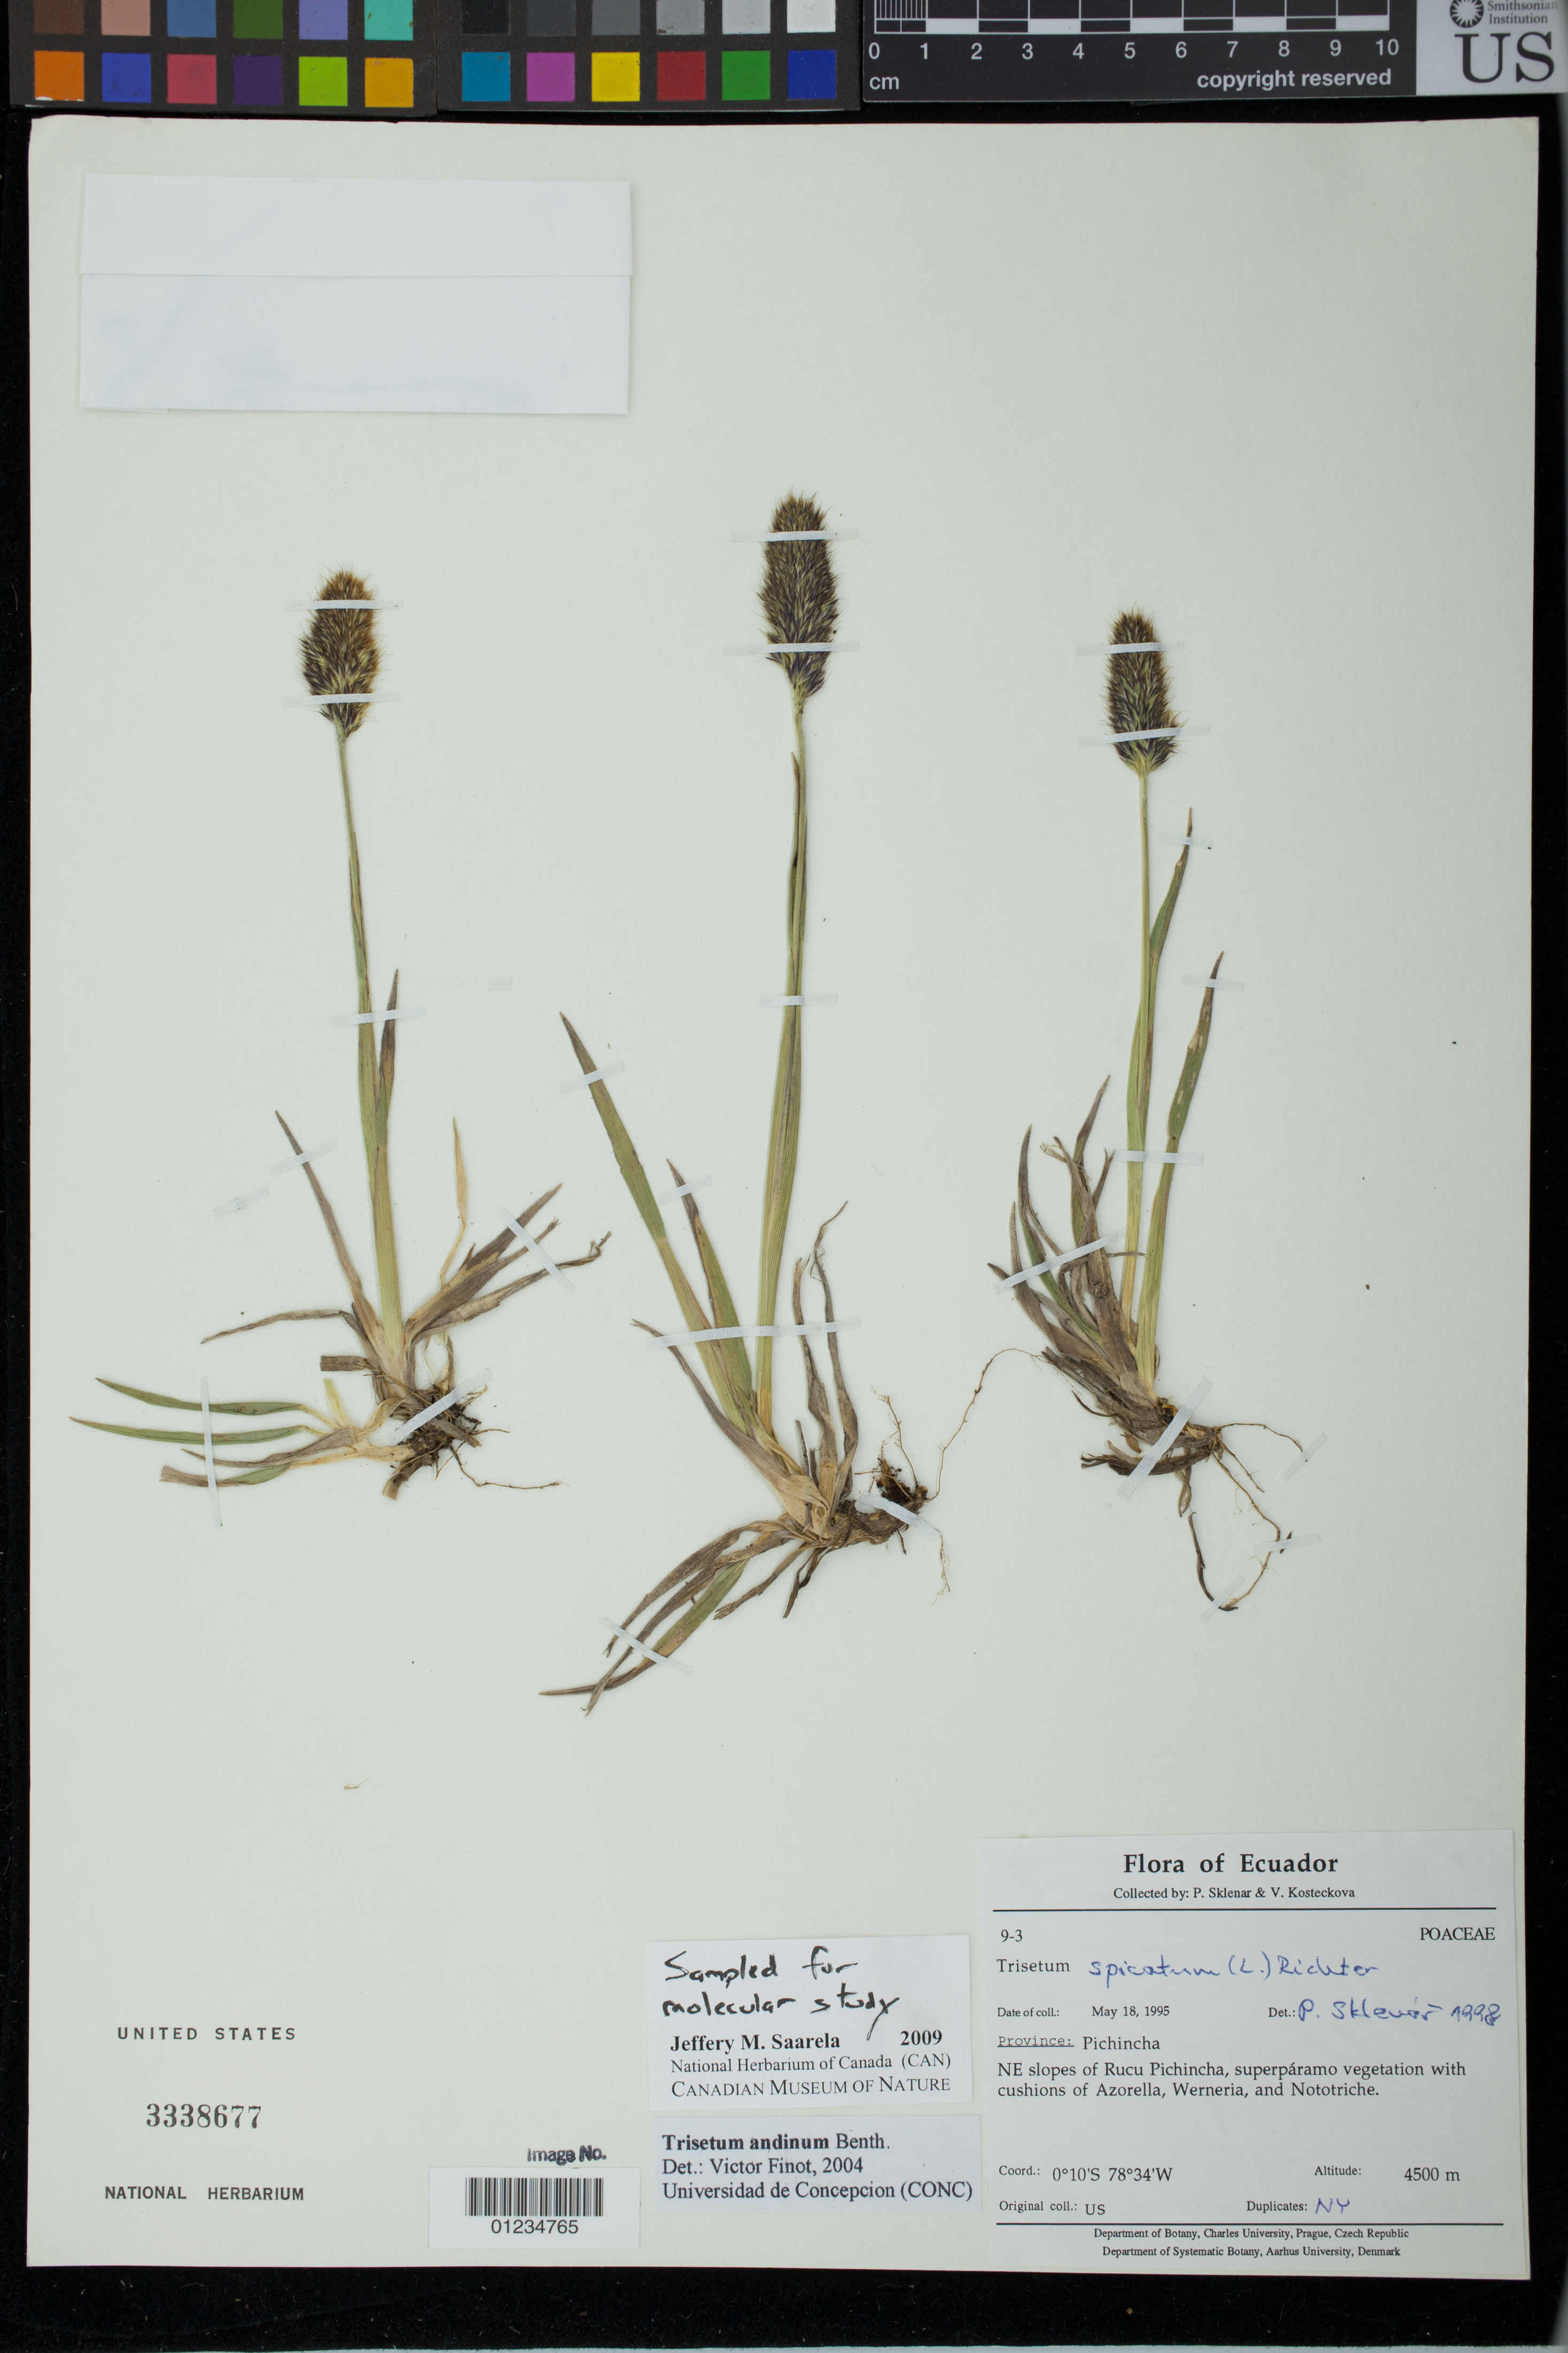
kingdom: Plantae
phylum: Tracheophyta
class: Liliopsida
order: Poales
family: Poaceae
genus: Trisetum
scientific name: Trisetum andinum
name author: Benth.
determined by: Finot, V. L.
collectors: -- Sklenar & V. Kosteckova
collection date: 1995-05-18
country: Ecuador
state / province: Pichincha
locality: NE slopes of Rucu Pichincha.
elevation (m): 4500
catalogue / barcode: US 3338677